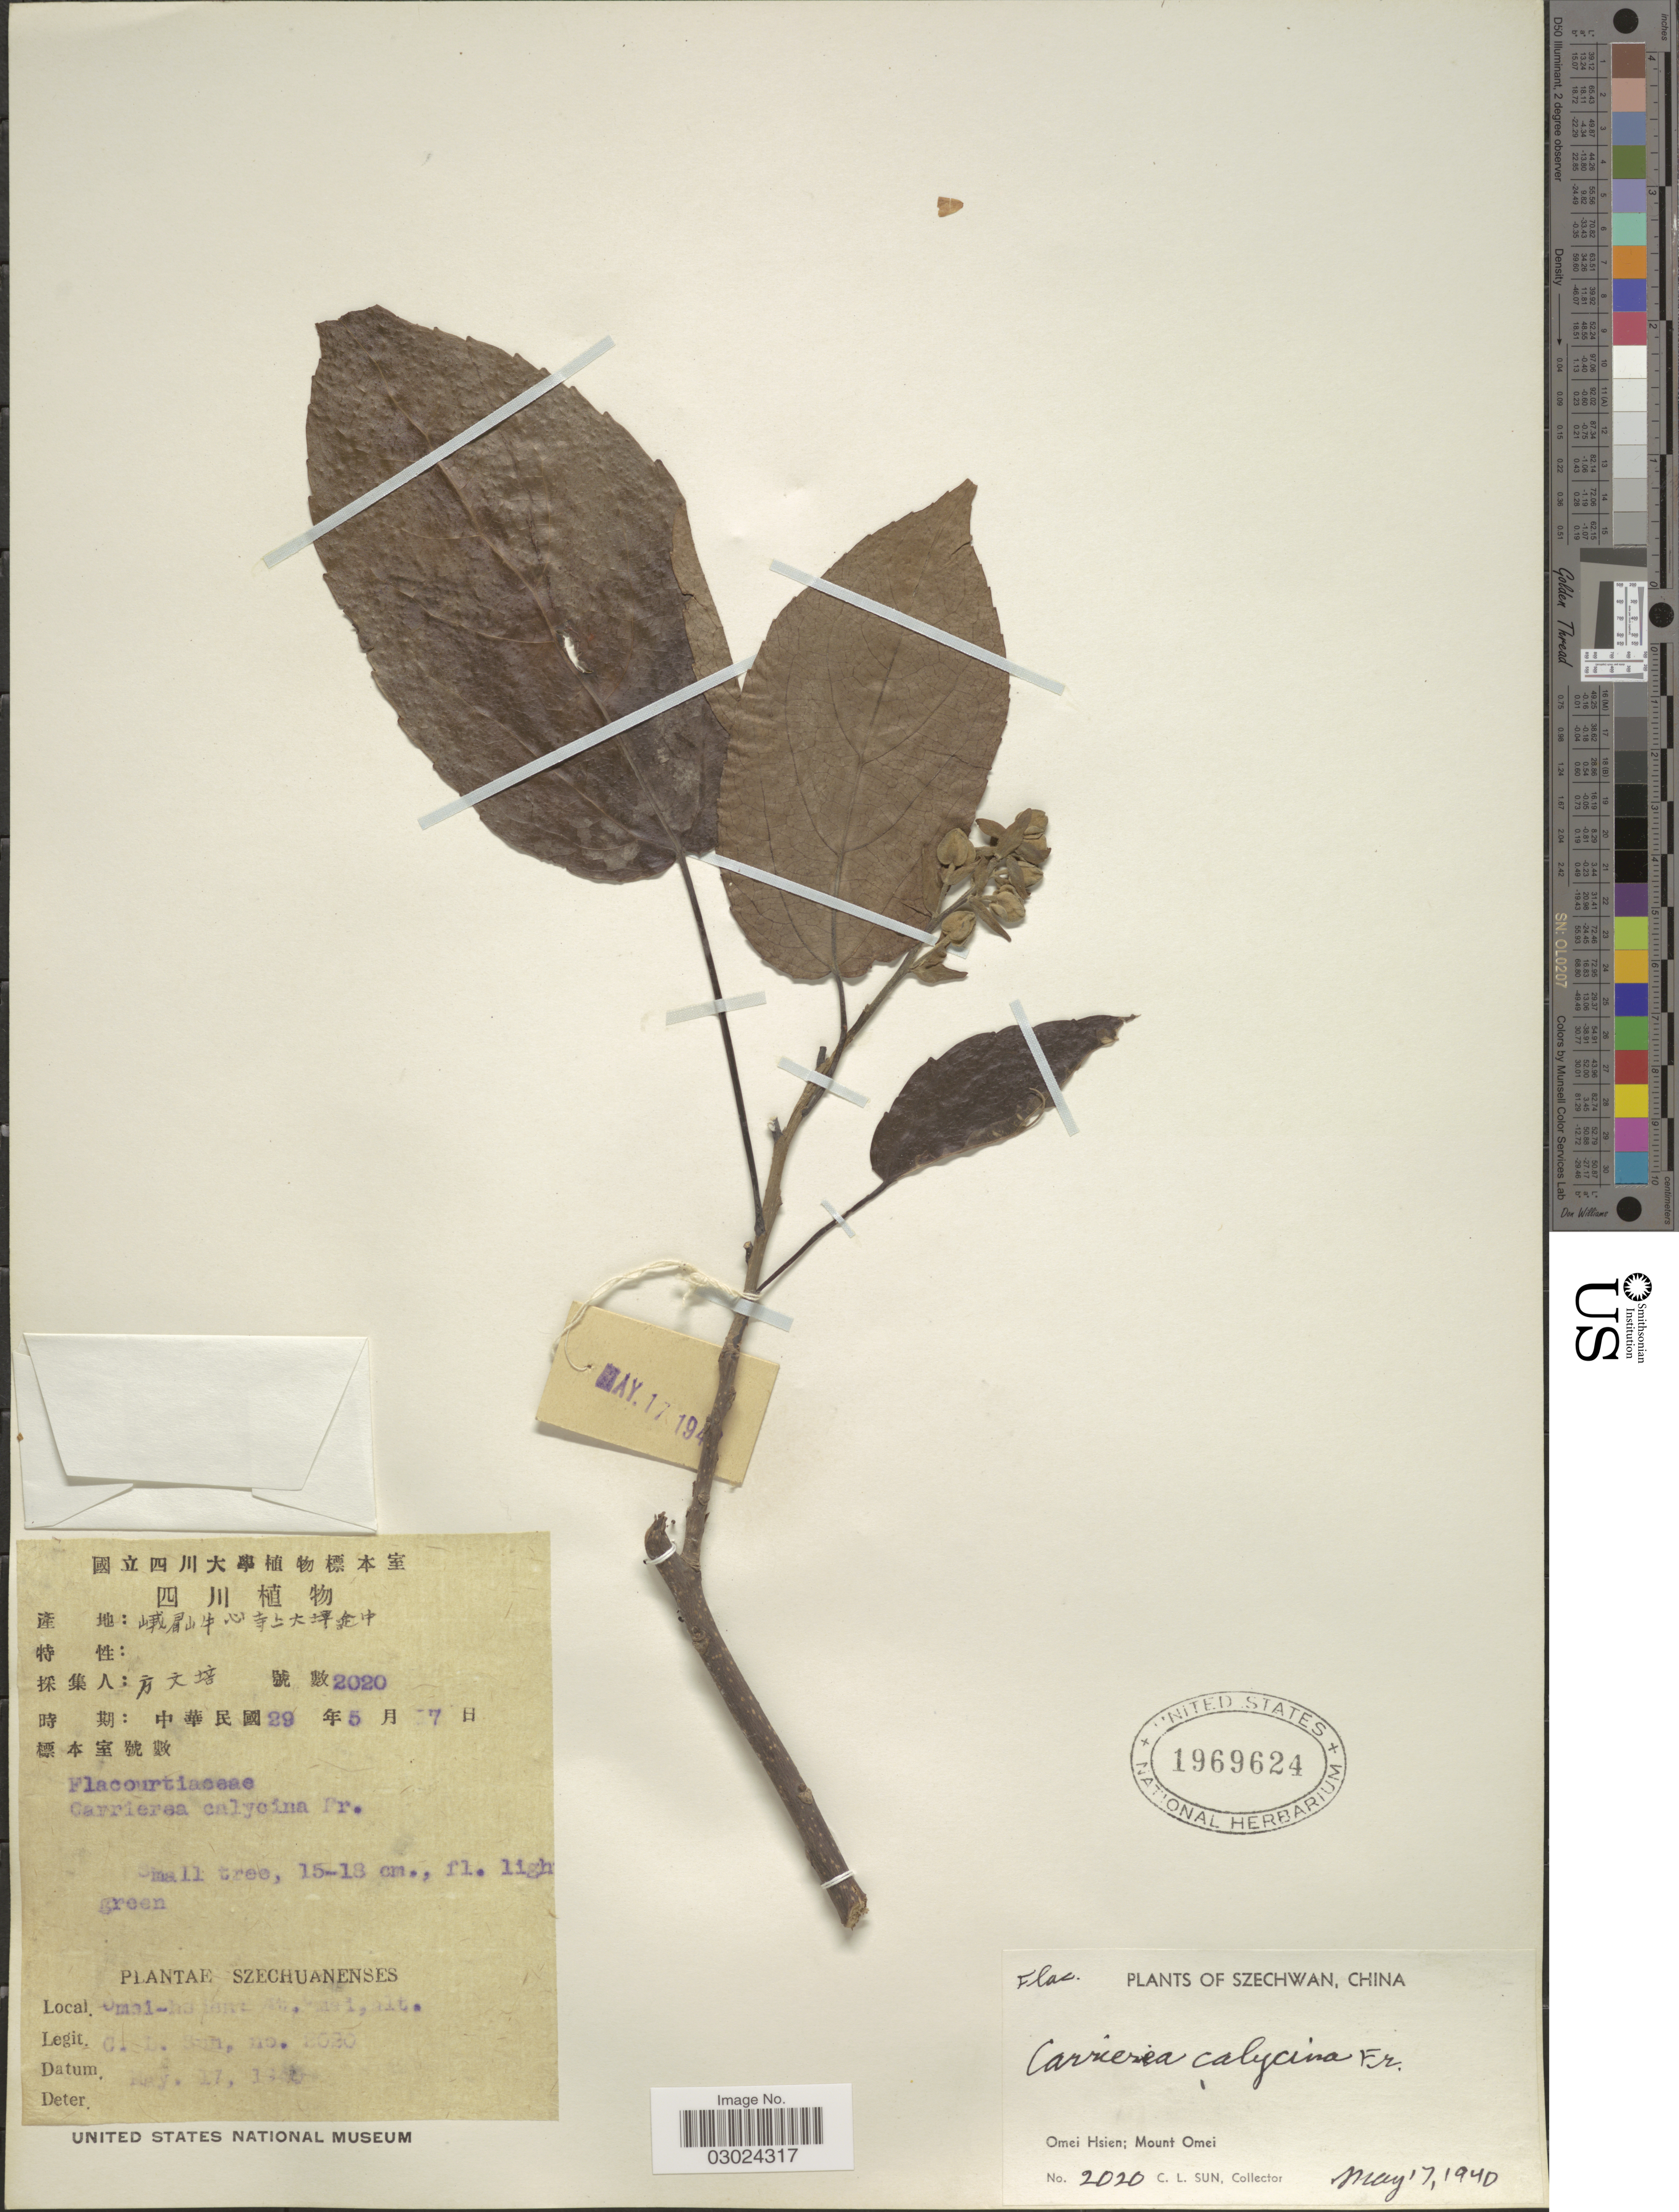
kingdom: Plantae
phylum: Tracheophyta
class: Magnoliopsida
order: Malpighiales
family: Salicaceae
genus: Carrierea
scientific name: Carrierea calycina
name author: Franch.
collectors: C. Sun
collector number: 2020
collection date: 1940-05-17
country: China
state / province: Guizhou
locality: Szechwan. Omei Hsien; Mount Omei.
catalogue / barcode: US 1969624